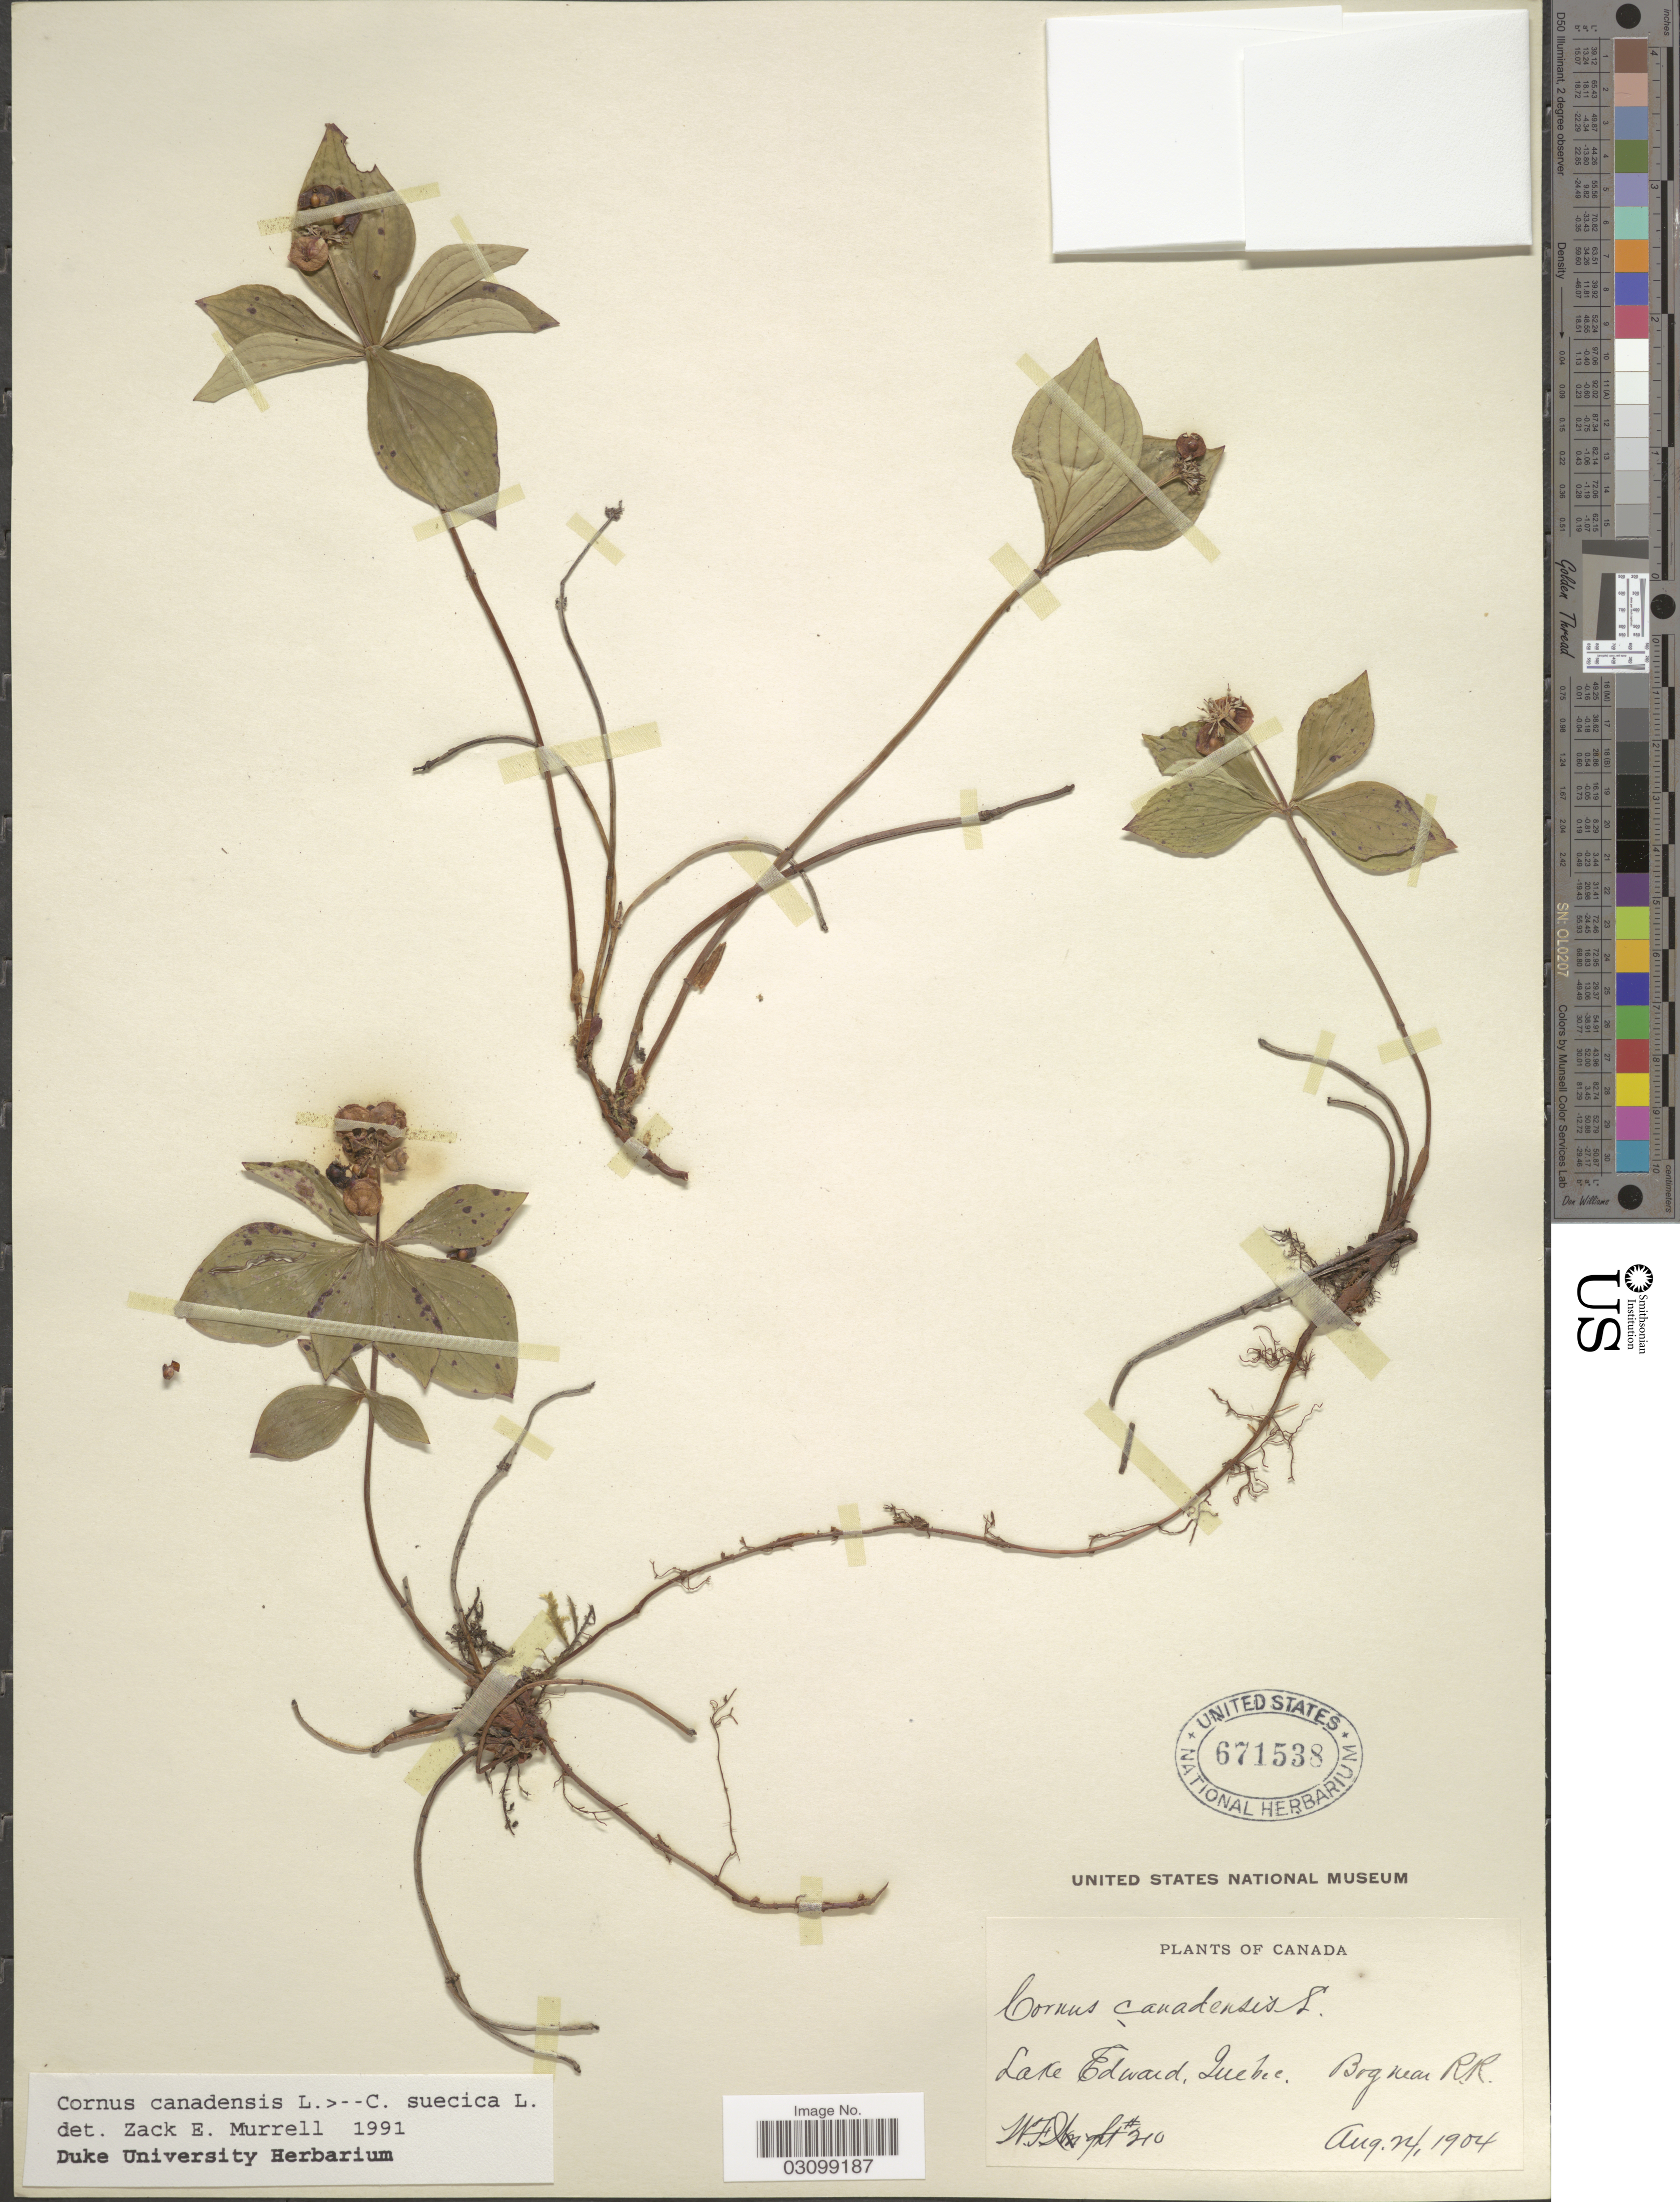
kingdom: Plantae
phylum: Tracheophyta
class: Magnoliopsida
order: Cornales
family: Cornaceae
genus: Cornus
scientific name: Cornus sp.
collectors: W. F. Wright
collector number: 210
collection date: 1904-08-24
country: Canada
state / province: Quebec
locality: Lake Edward. Bog near RR.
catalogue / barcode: US 671538